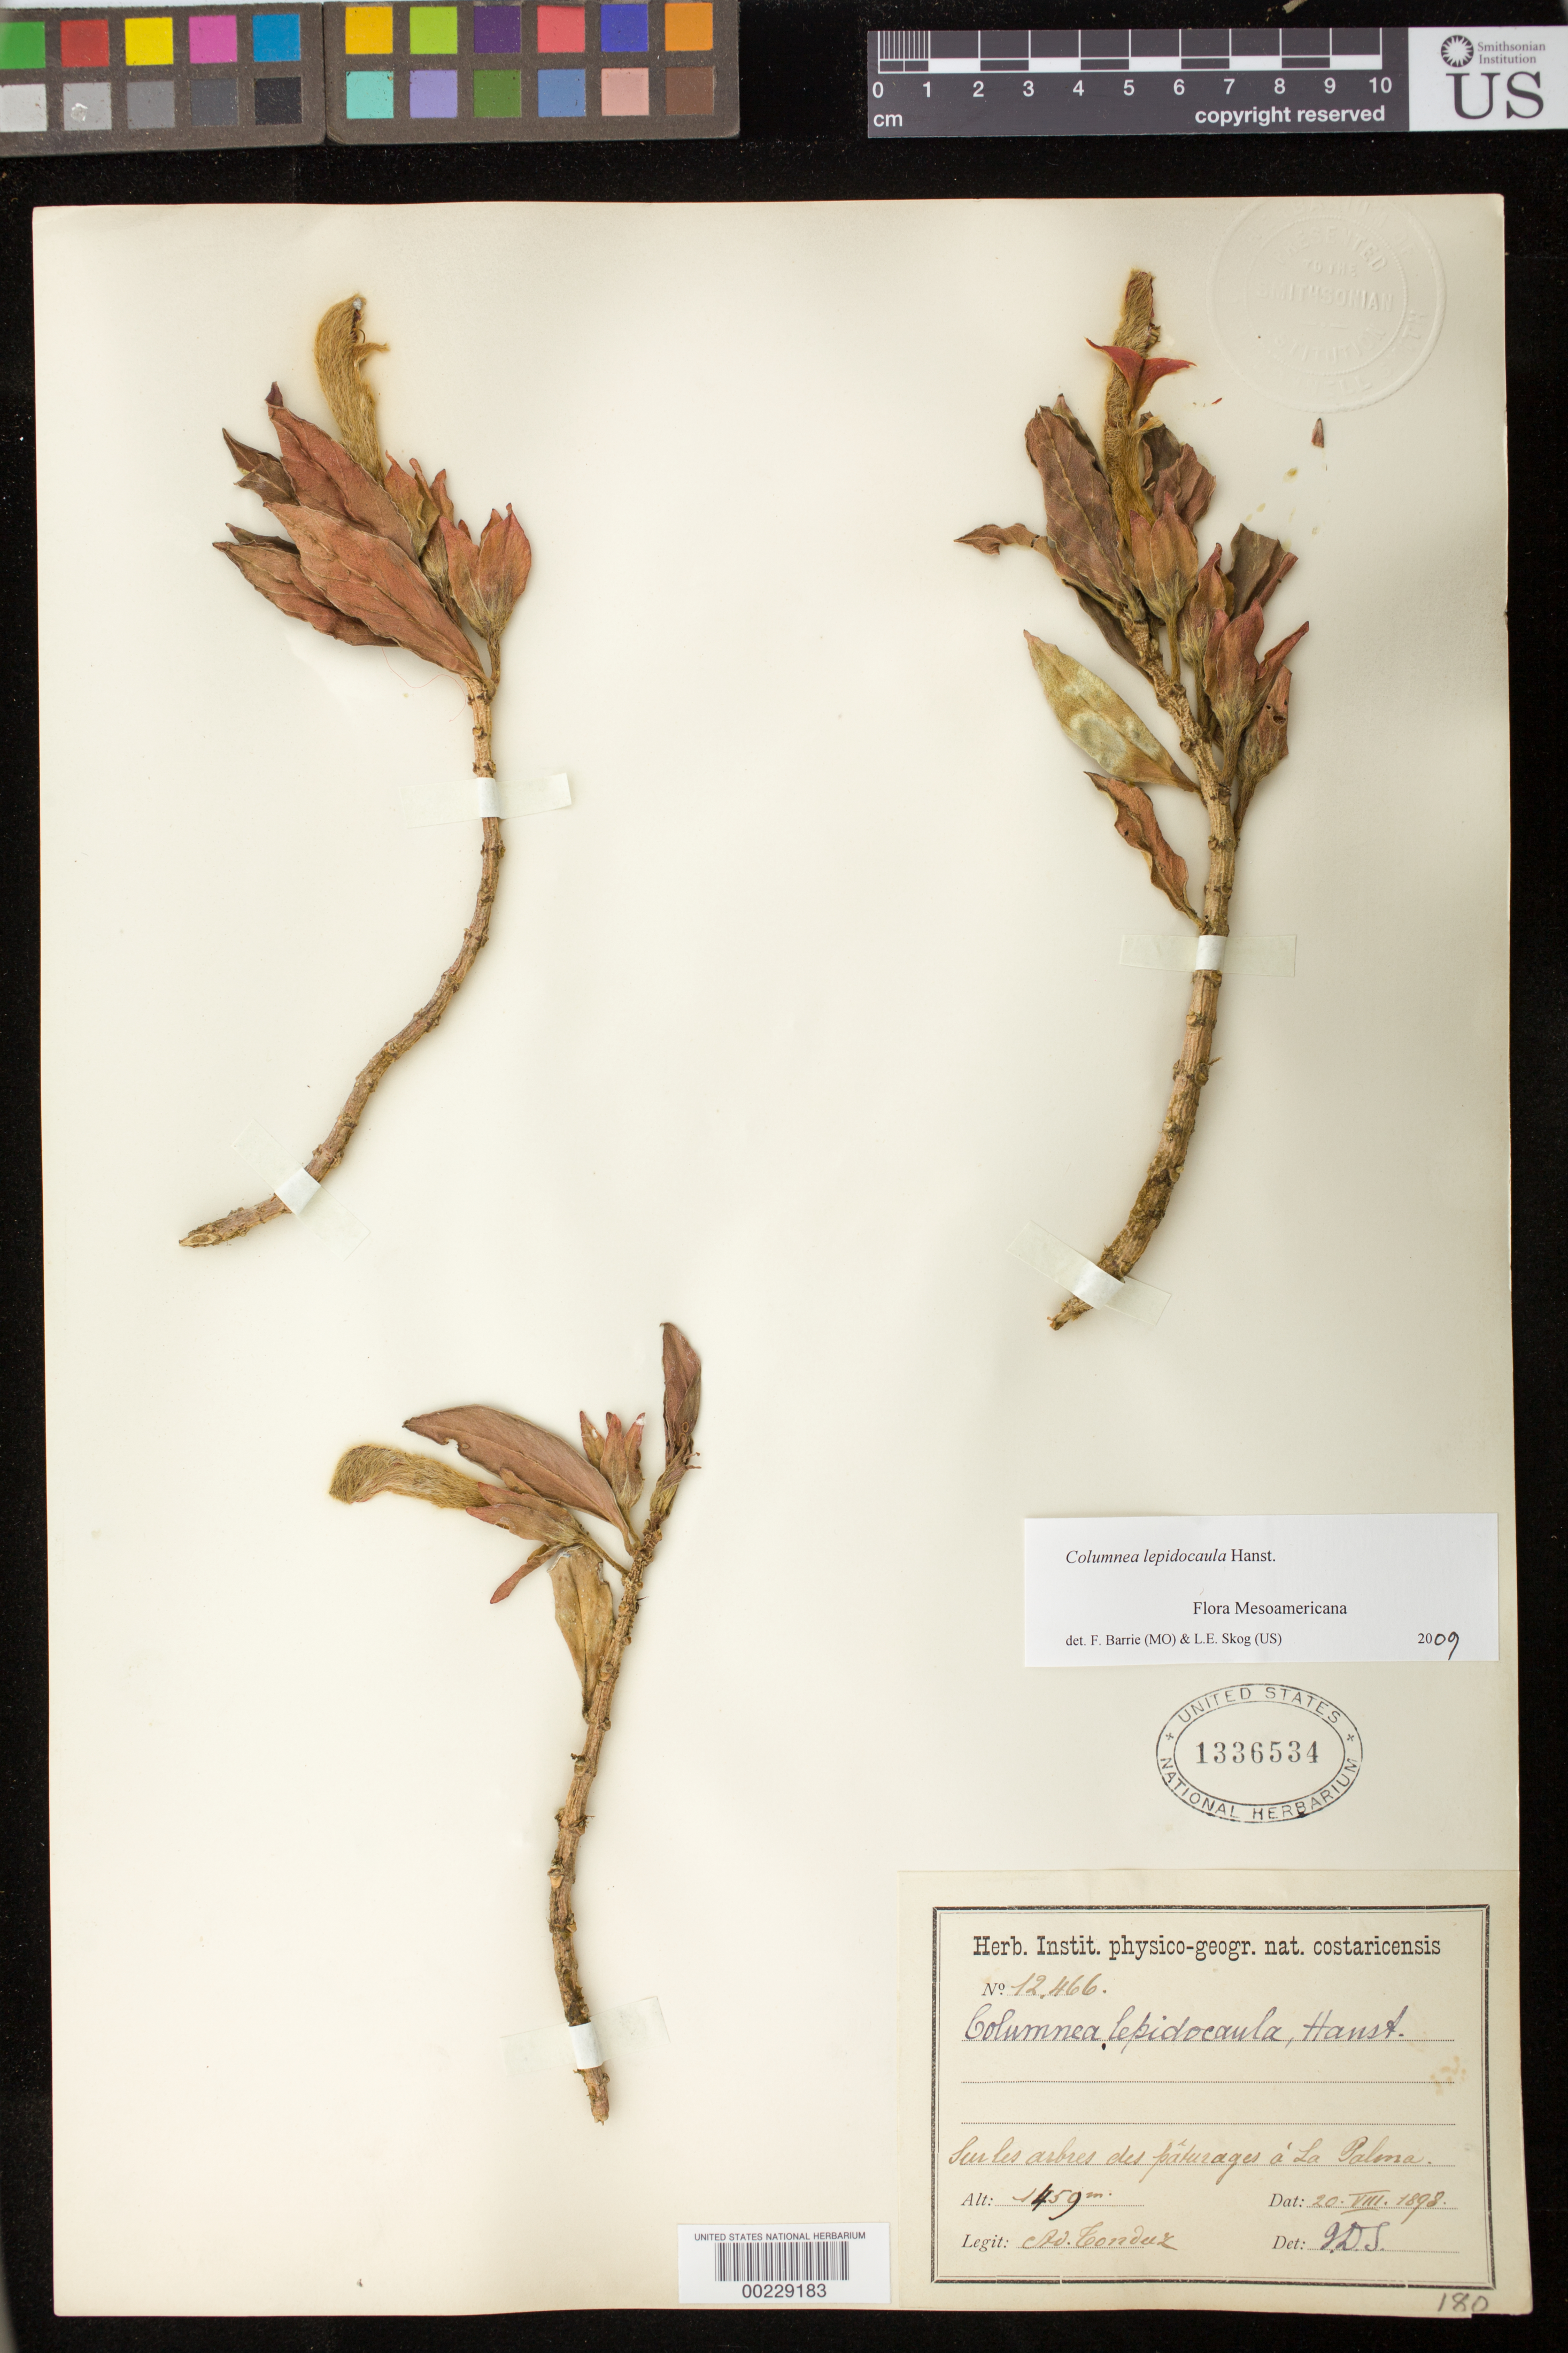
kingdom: Plantae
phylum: Tracheophyta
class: Magnoliopsida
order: Lamiales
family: Gesneriaceae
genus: Columnea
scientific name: Columnea lepidocaula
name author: Hanst.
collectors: A. Tonduz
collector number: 12466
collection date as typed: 20 Aug 1898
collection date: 1898-08-20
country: Costa Rica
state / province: San José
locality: La Palma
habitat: On the trees in pastures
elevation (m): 1459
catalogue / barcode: US 1336534